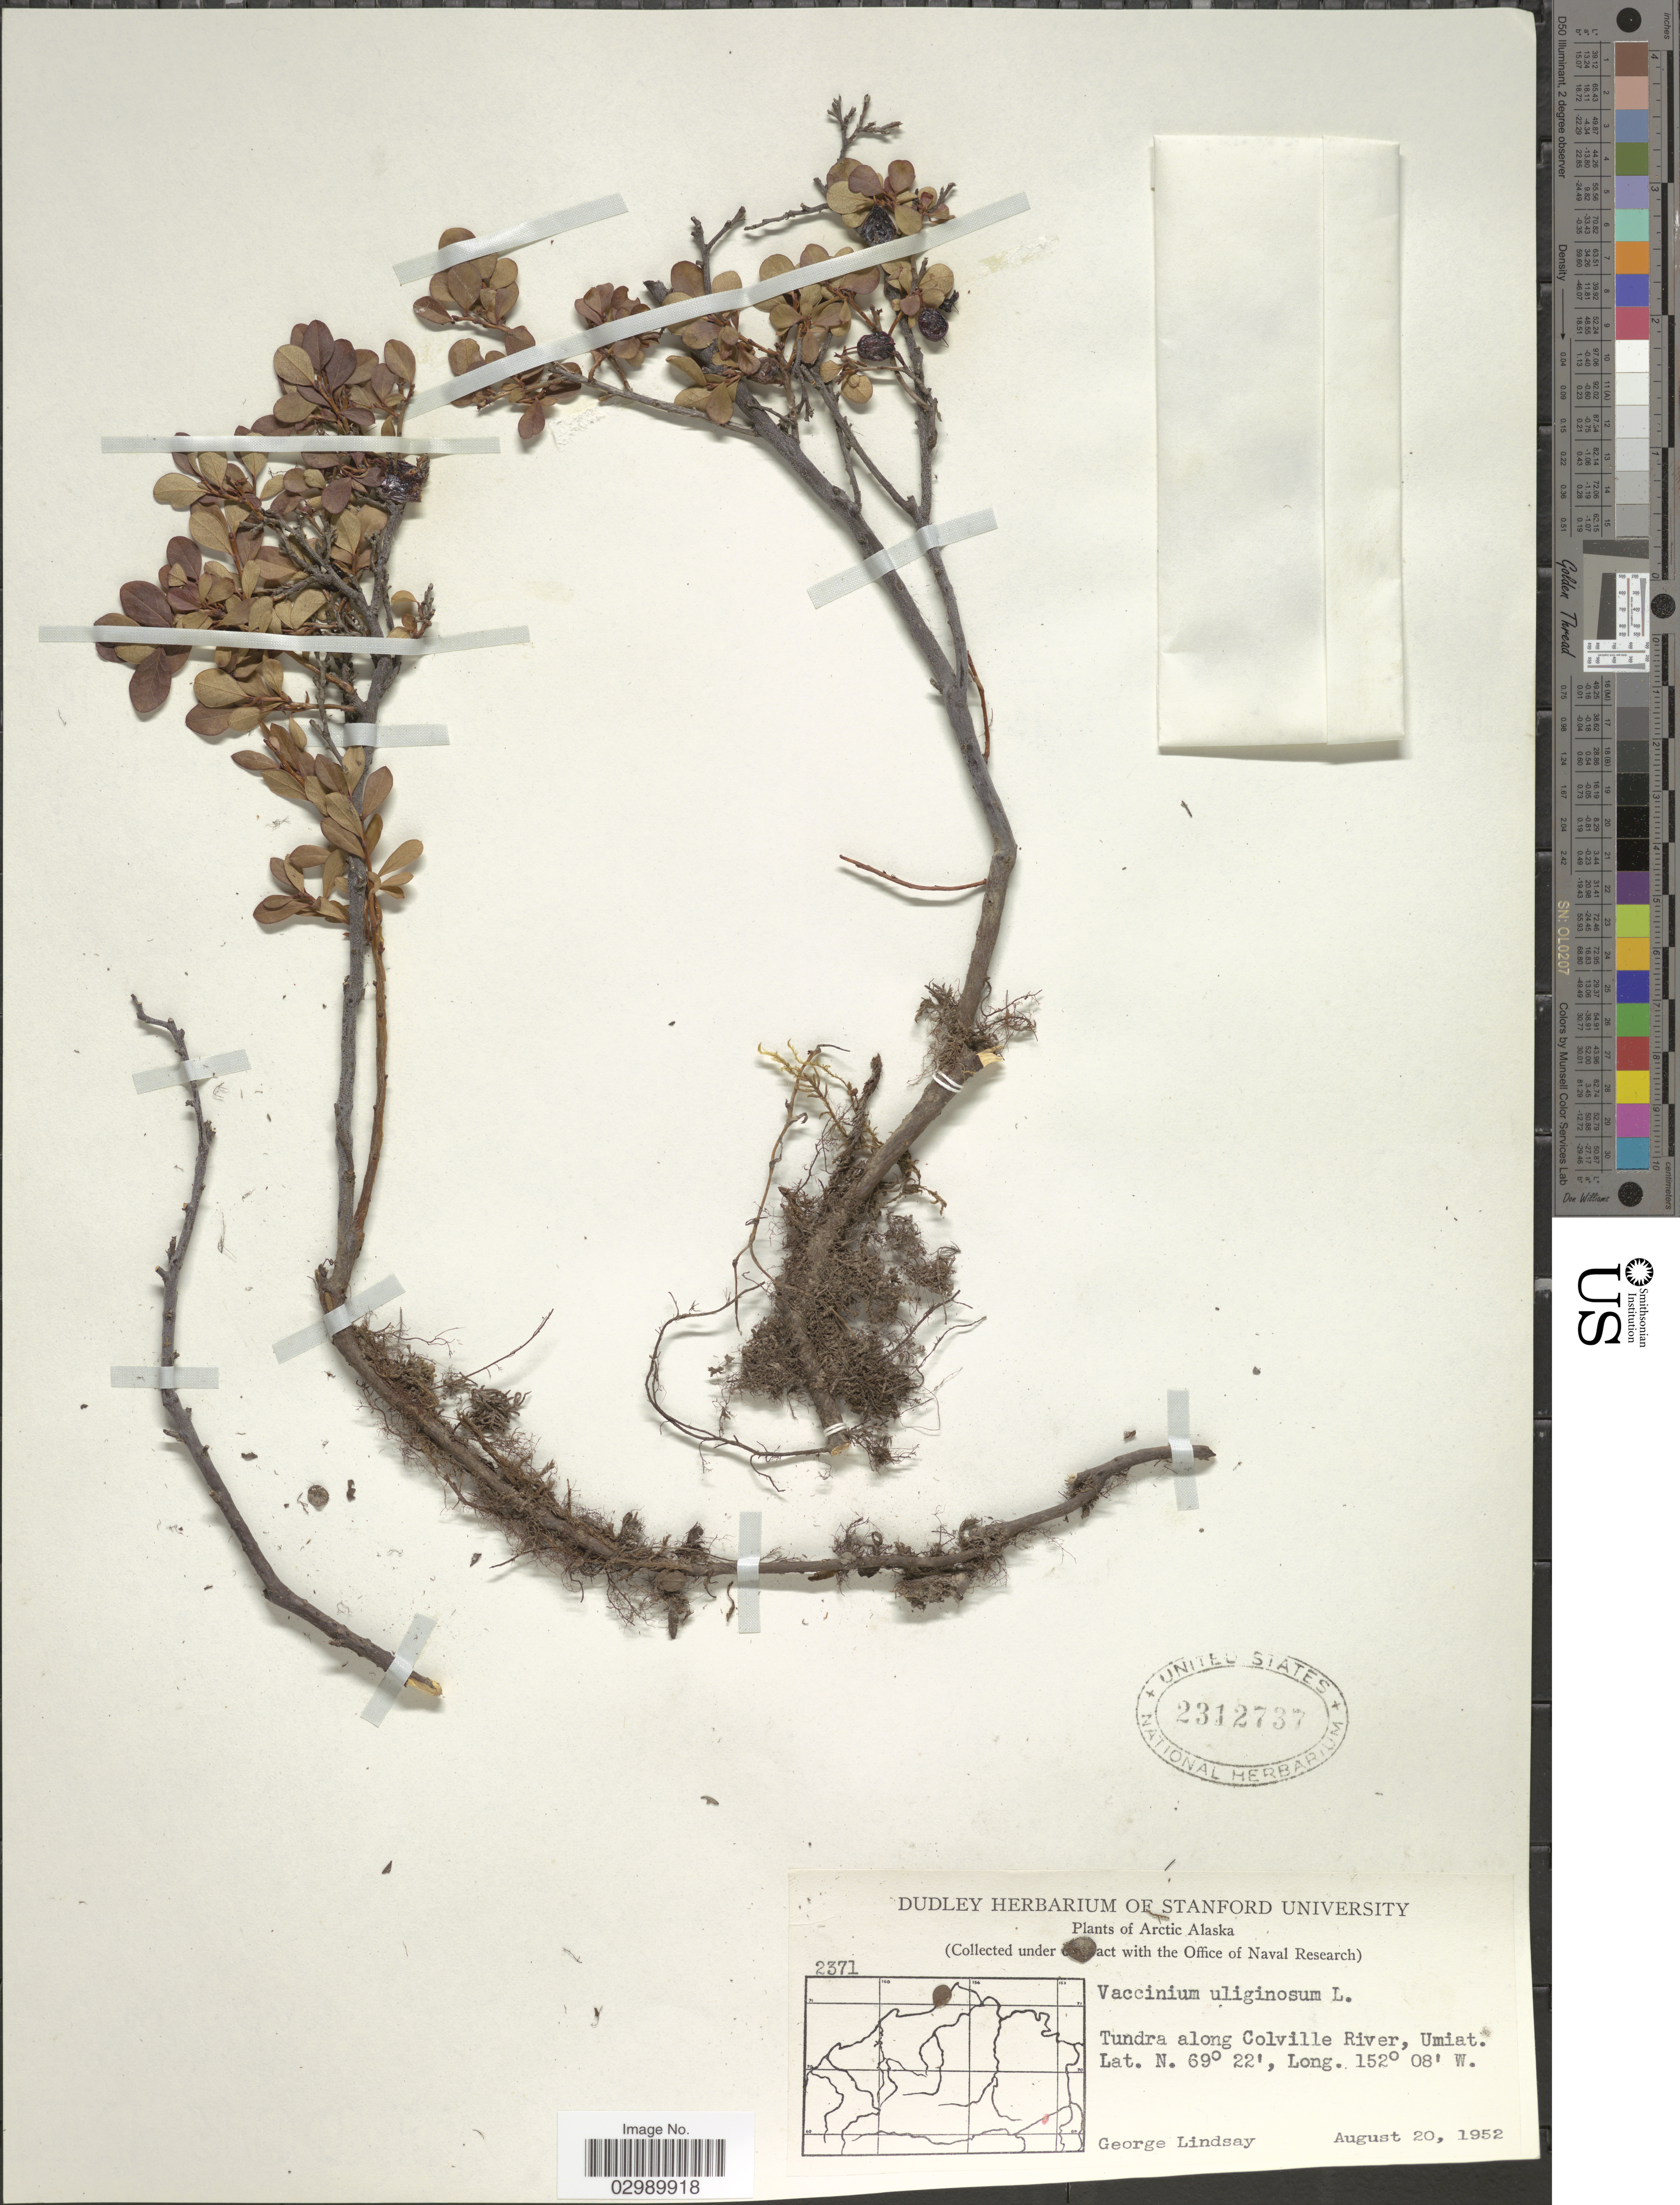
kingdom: Plantae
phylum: Tracheophyta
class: Magnoliopsida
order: Ericales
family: Ericaceae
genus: Vaccinium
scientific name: Vaccinium uliginosum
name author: L.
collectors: G. Lindsay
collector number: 2371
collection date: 1952-08-20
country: United States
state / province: Alaska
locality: Arctic Alaska, Tundra along Colville River, Umiat.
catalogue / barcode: US 2312737